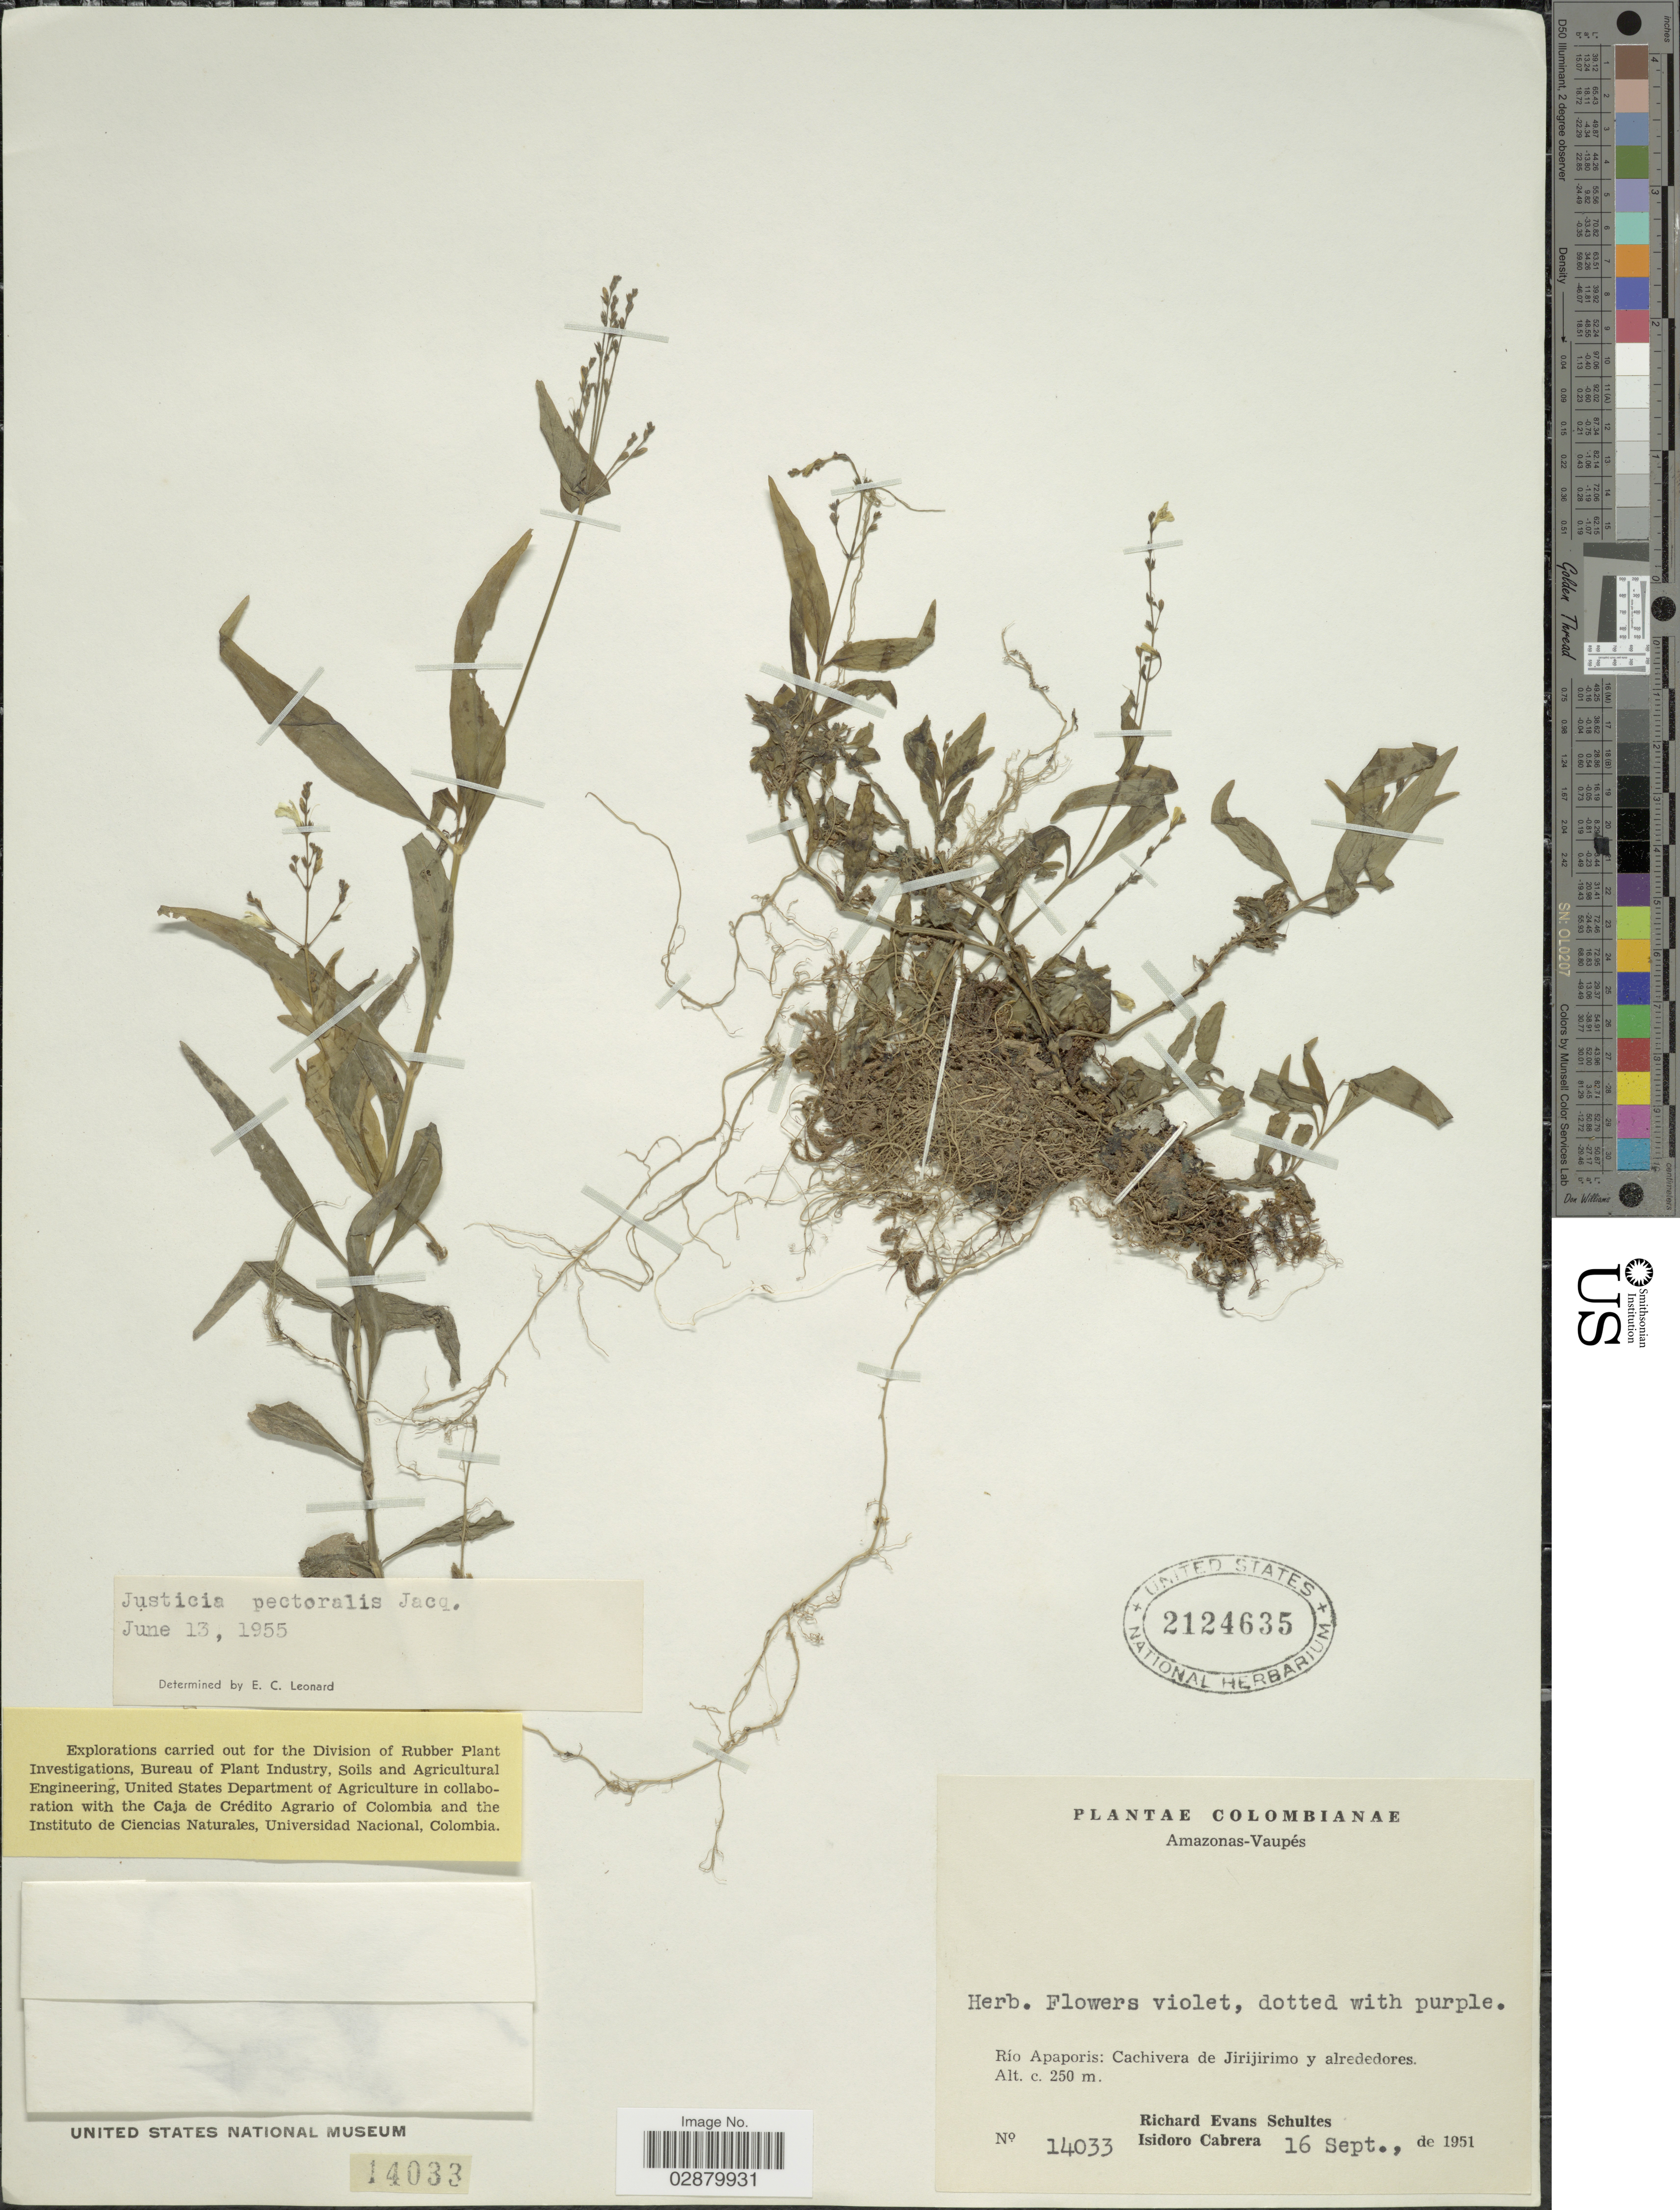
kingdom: Plantae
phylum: Tracheophyta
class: Magnoliopsida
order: Lamiales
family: Acanthaceae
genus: Justicia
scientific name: Justicia pectoralis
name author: Jacq.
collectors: R. E. Schultes & I. Cabrera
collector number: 14033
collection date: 1951-09-16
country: Colombia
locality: Amazonas-Vaupés: Río Apaporis: Cachivera de Jirijirimo y alrededores.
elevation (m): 250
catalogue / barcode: US 2124635